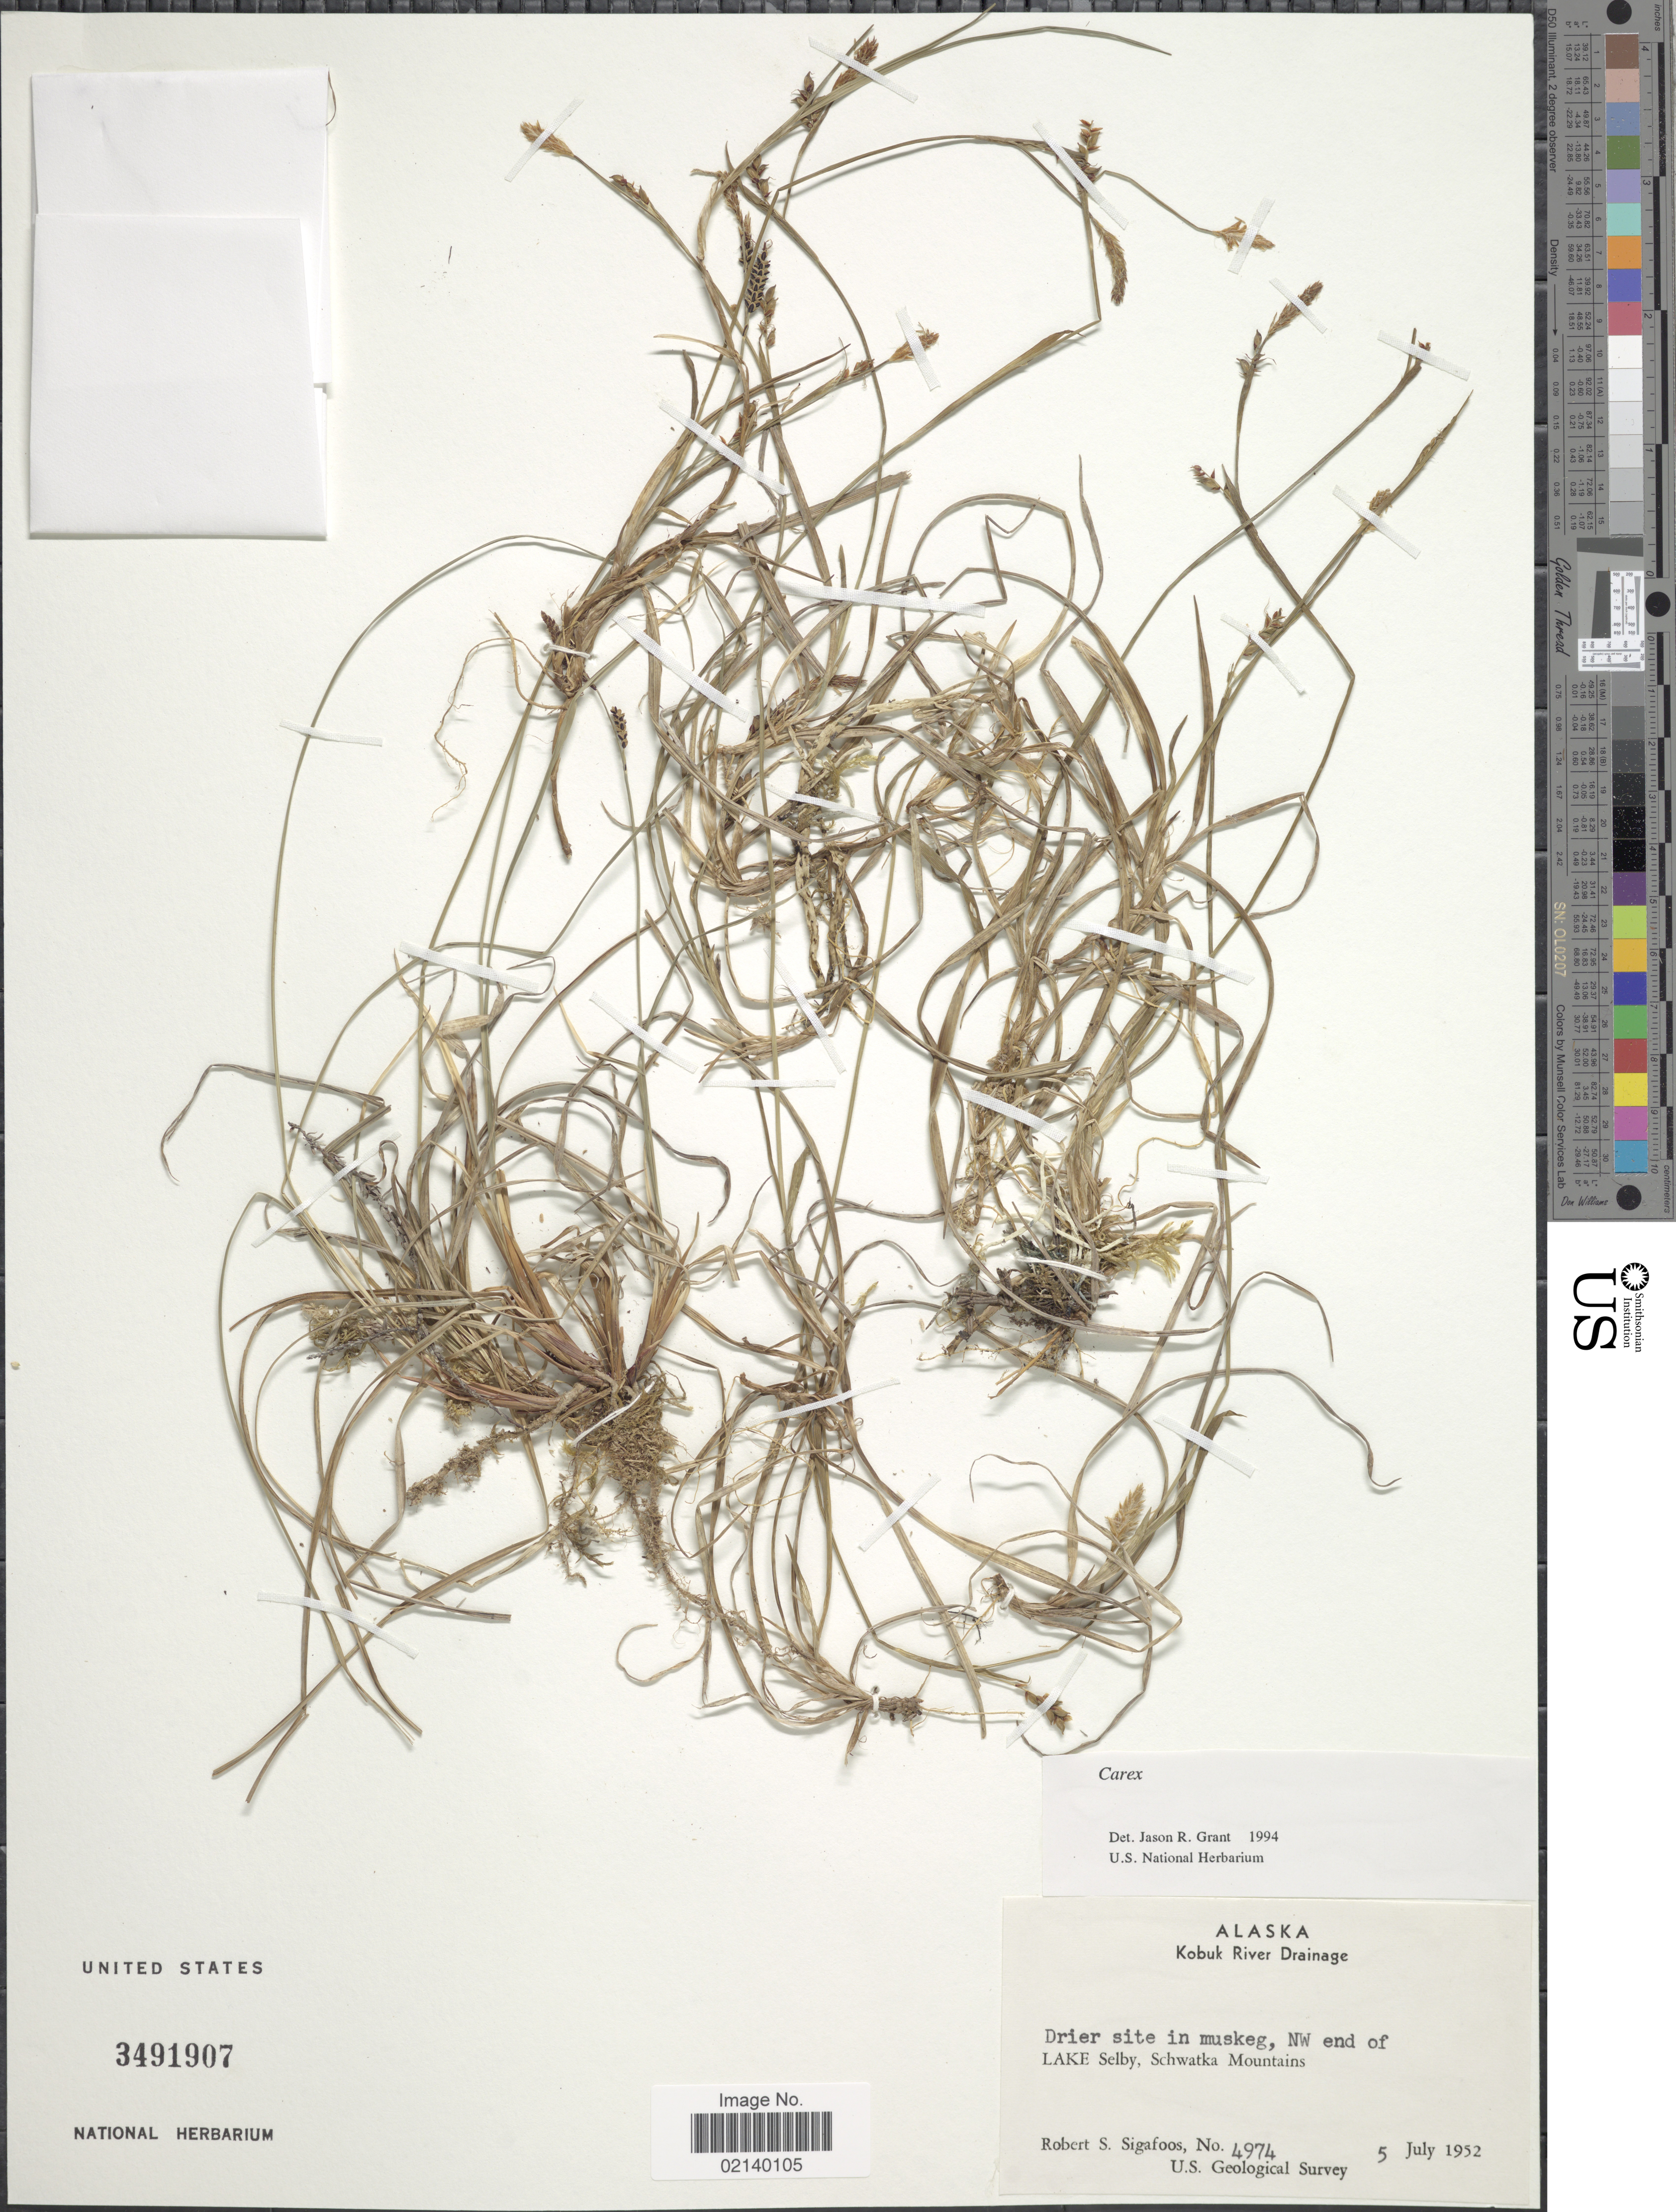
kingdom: Plantae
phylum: Tracheophyta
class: Liliopsida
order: Poales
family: Cyperaceae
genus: Carex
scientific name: Carex sp.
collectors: R. Sigafoos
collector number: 4974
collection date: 1952-07-05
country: United States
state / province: Alaska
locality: Kobuk River Drainage, drier site in muskey, NW end of Lake Selby, Schwatka Mountains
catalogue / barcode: US 3491907